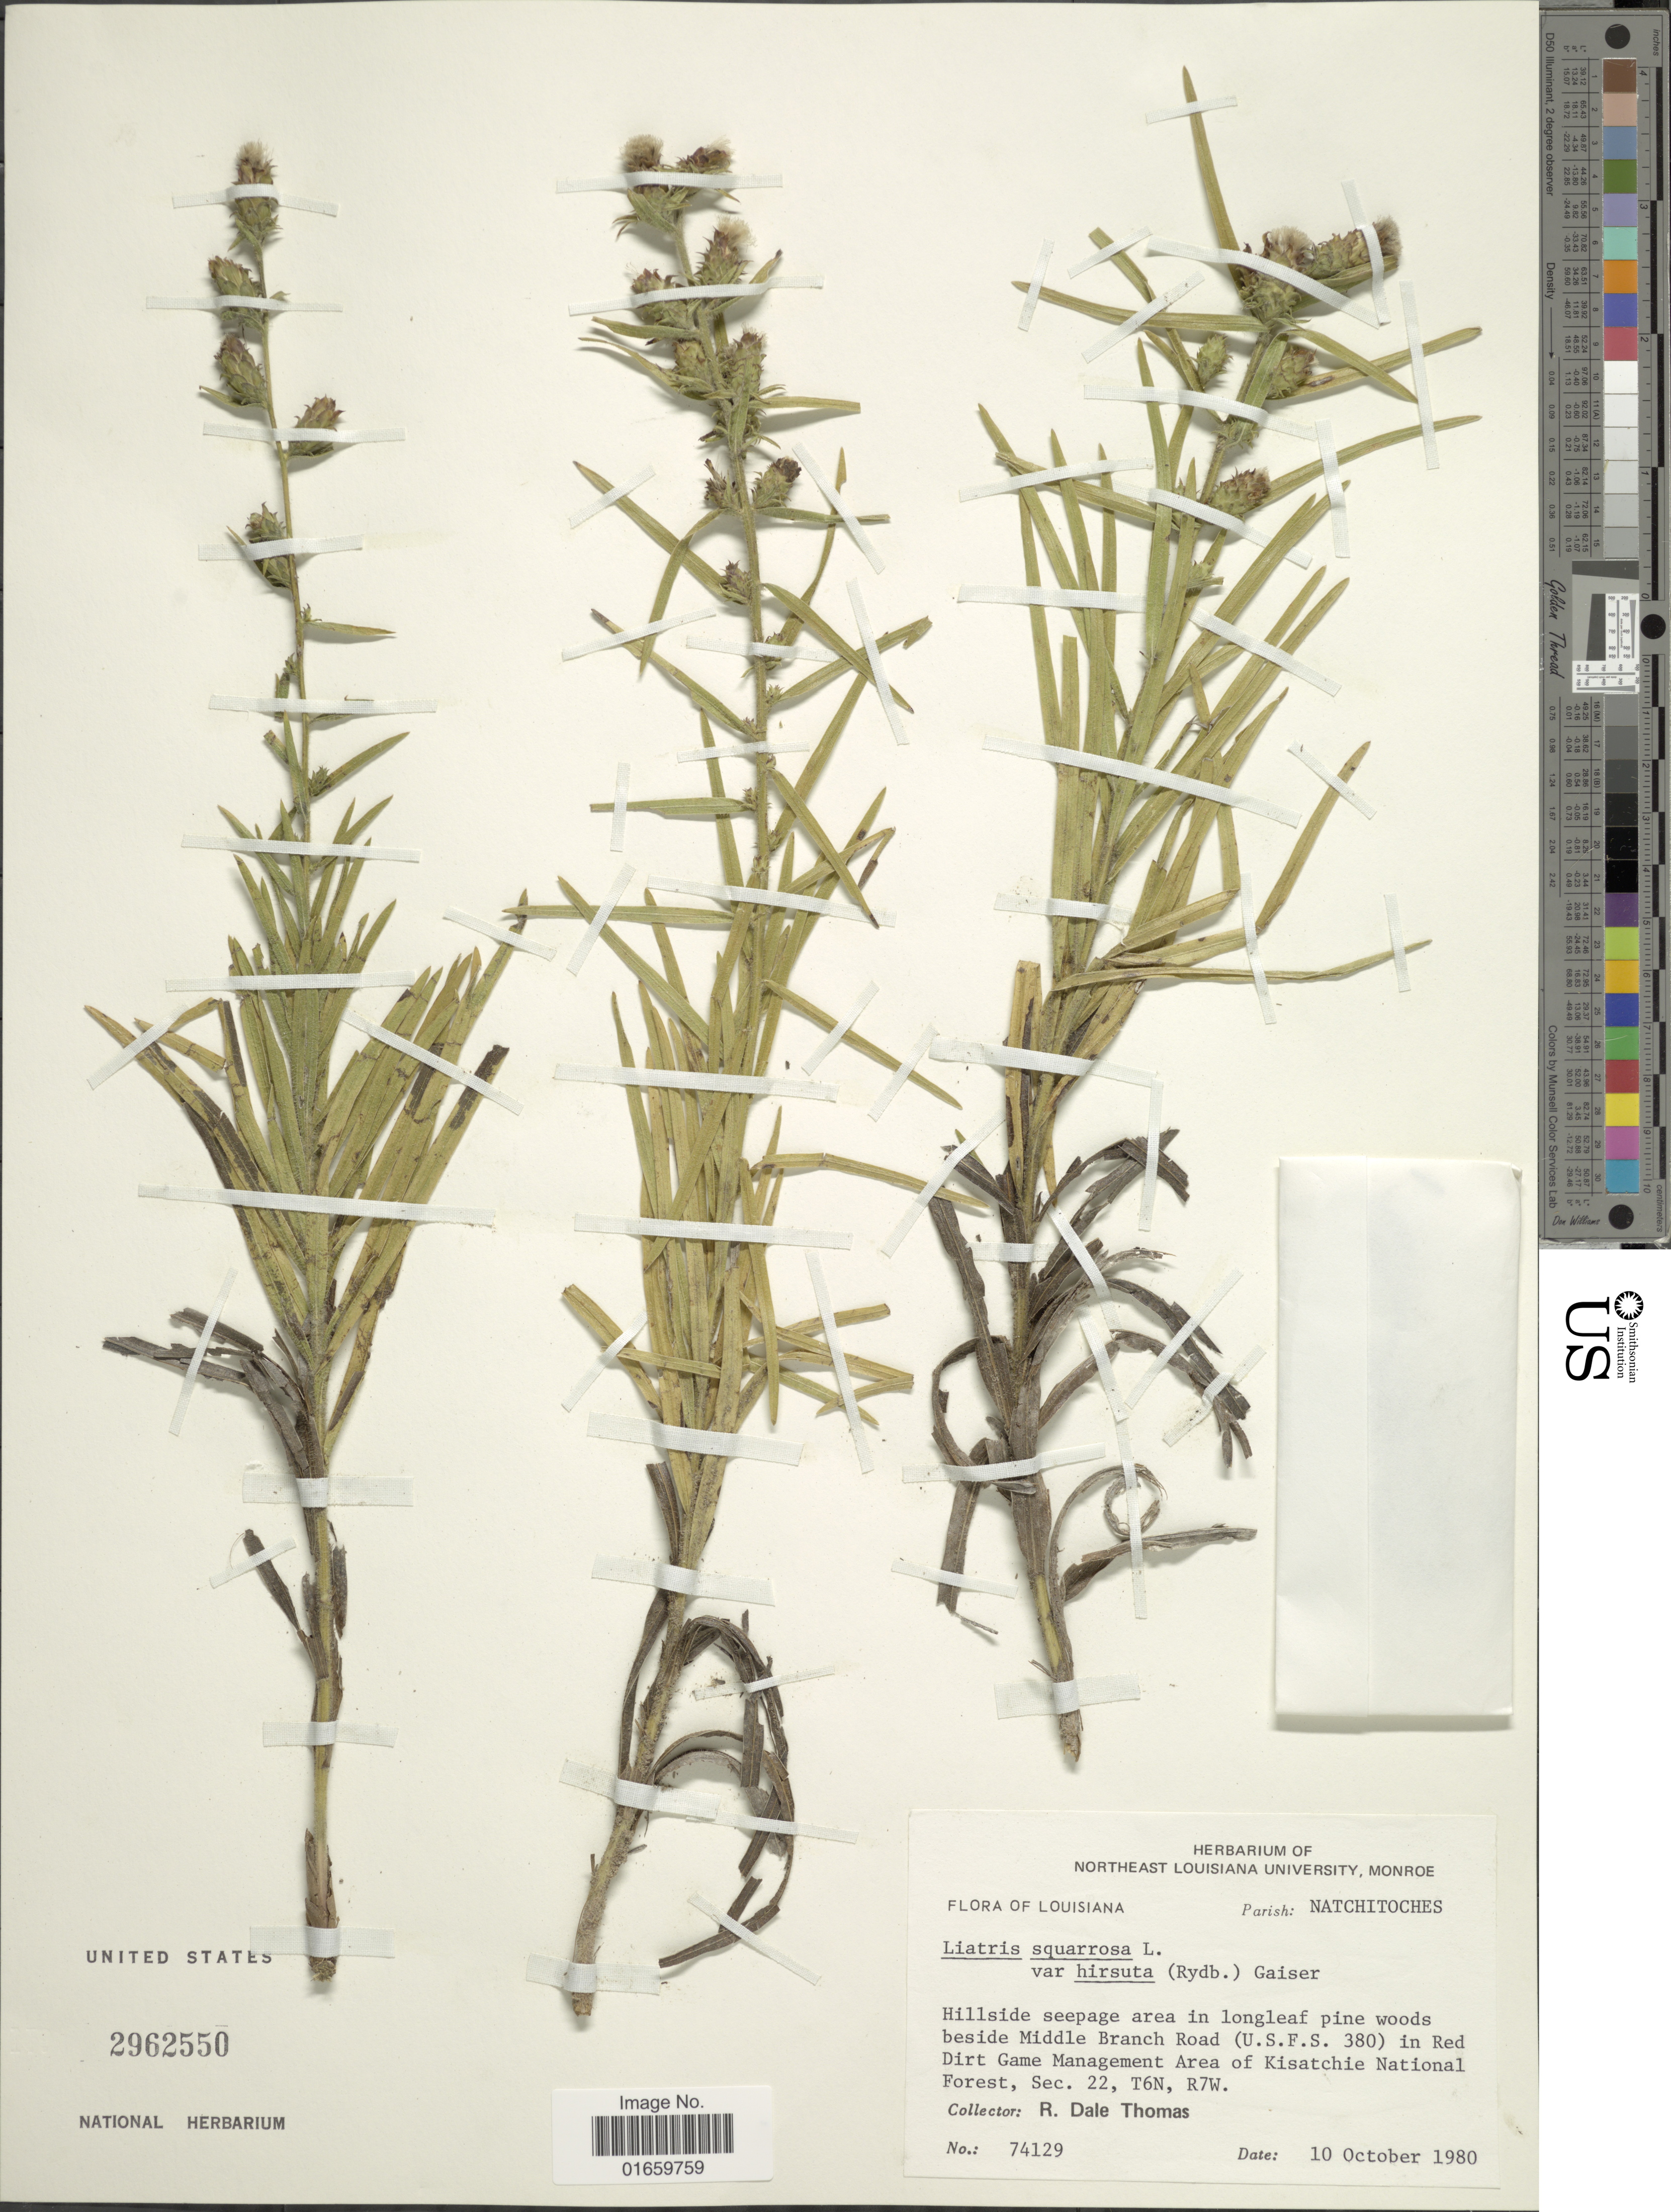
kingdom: Plantae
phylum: Tracheophyta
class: Magnoliopsida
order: Asterales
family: Asteraceae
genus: Liatris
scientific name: Liatris squarrosa var. hirsuta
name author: Rydb.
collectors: R. Thomas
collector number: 74129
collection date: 1980-10-10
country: United States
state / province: Louisiana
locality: Hillside seepage are in longleaf pine woods beside Middle Branch Road (U. S. F. S. 380) in Red Dirt Game Management Area of Kisatchie National Forest, Sec. 22, T6N, R7W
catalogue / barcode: US 2962550